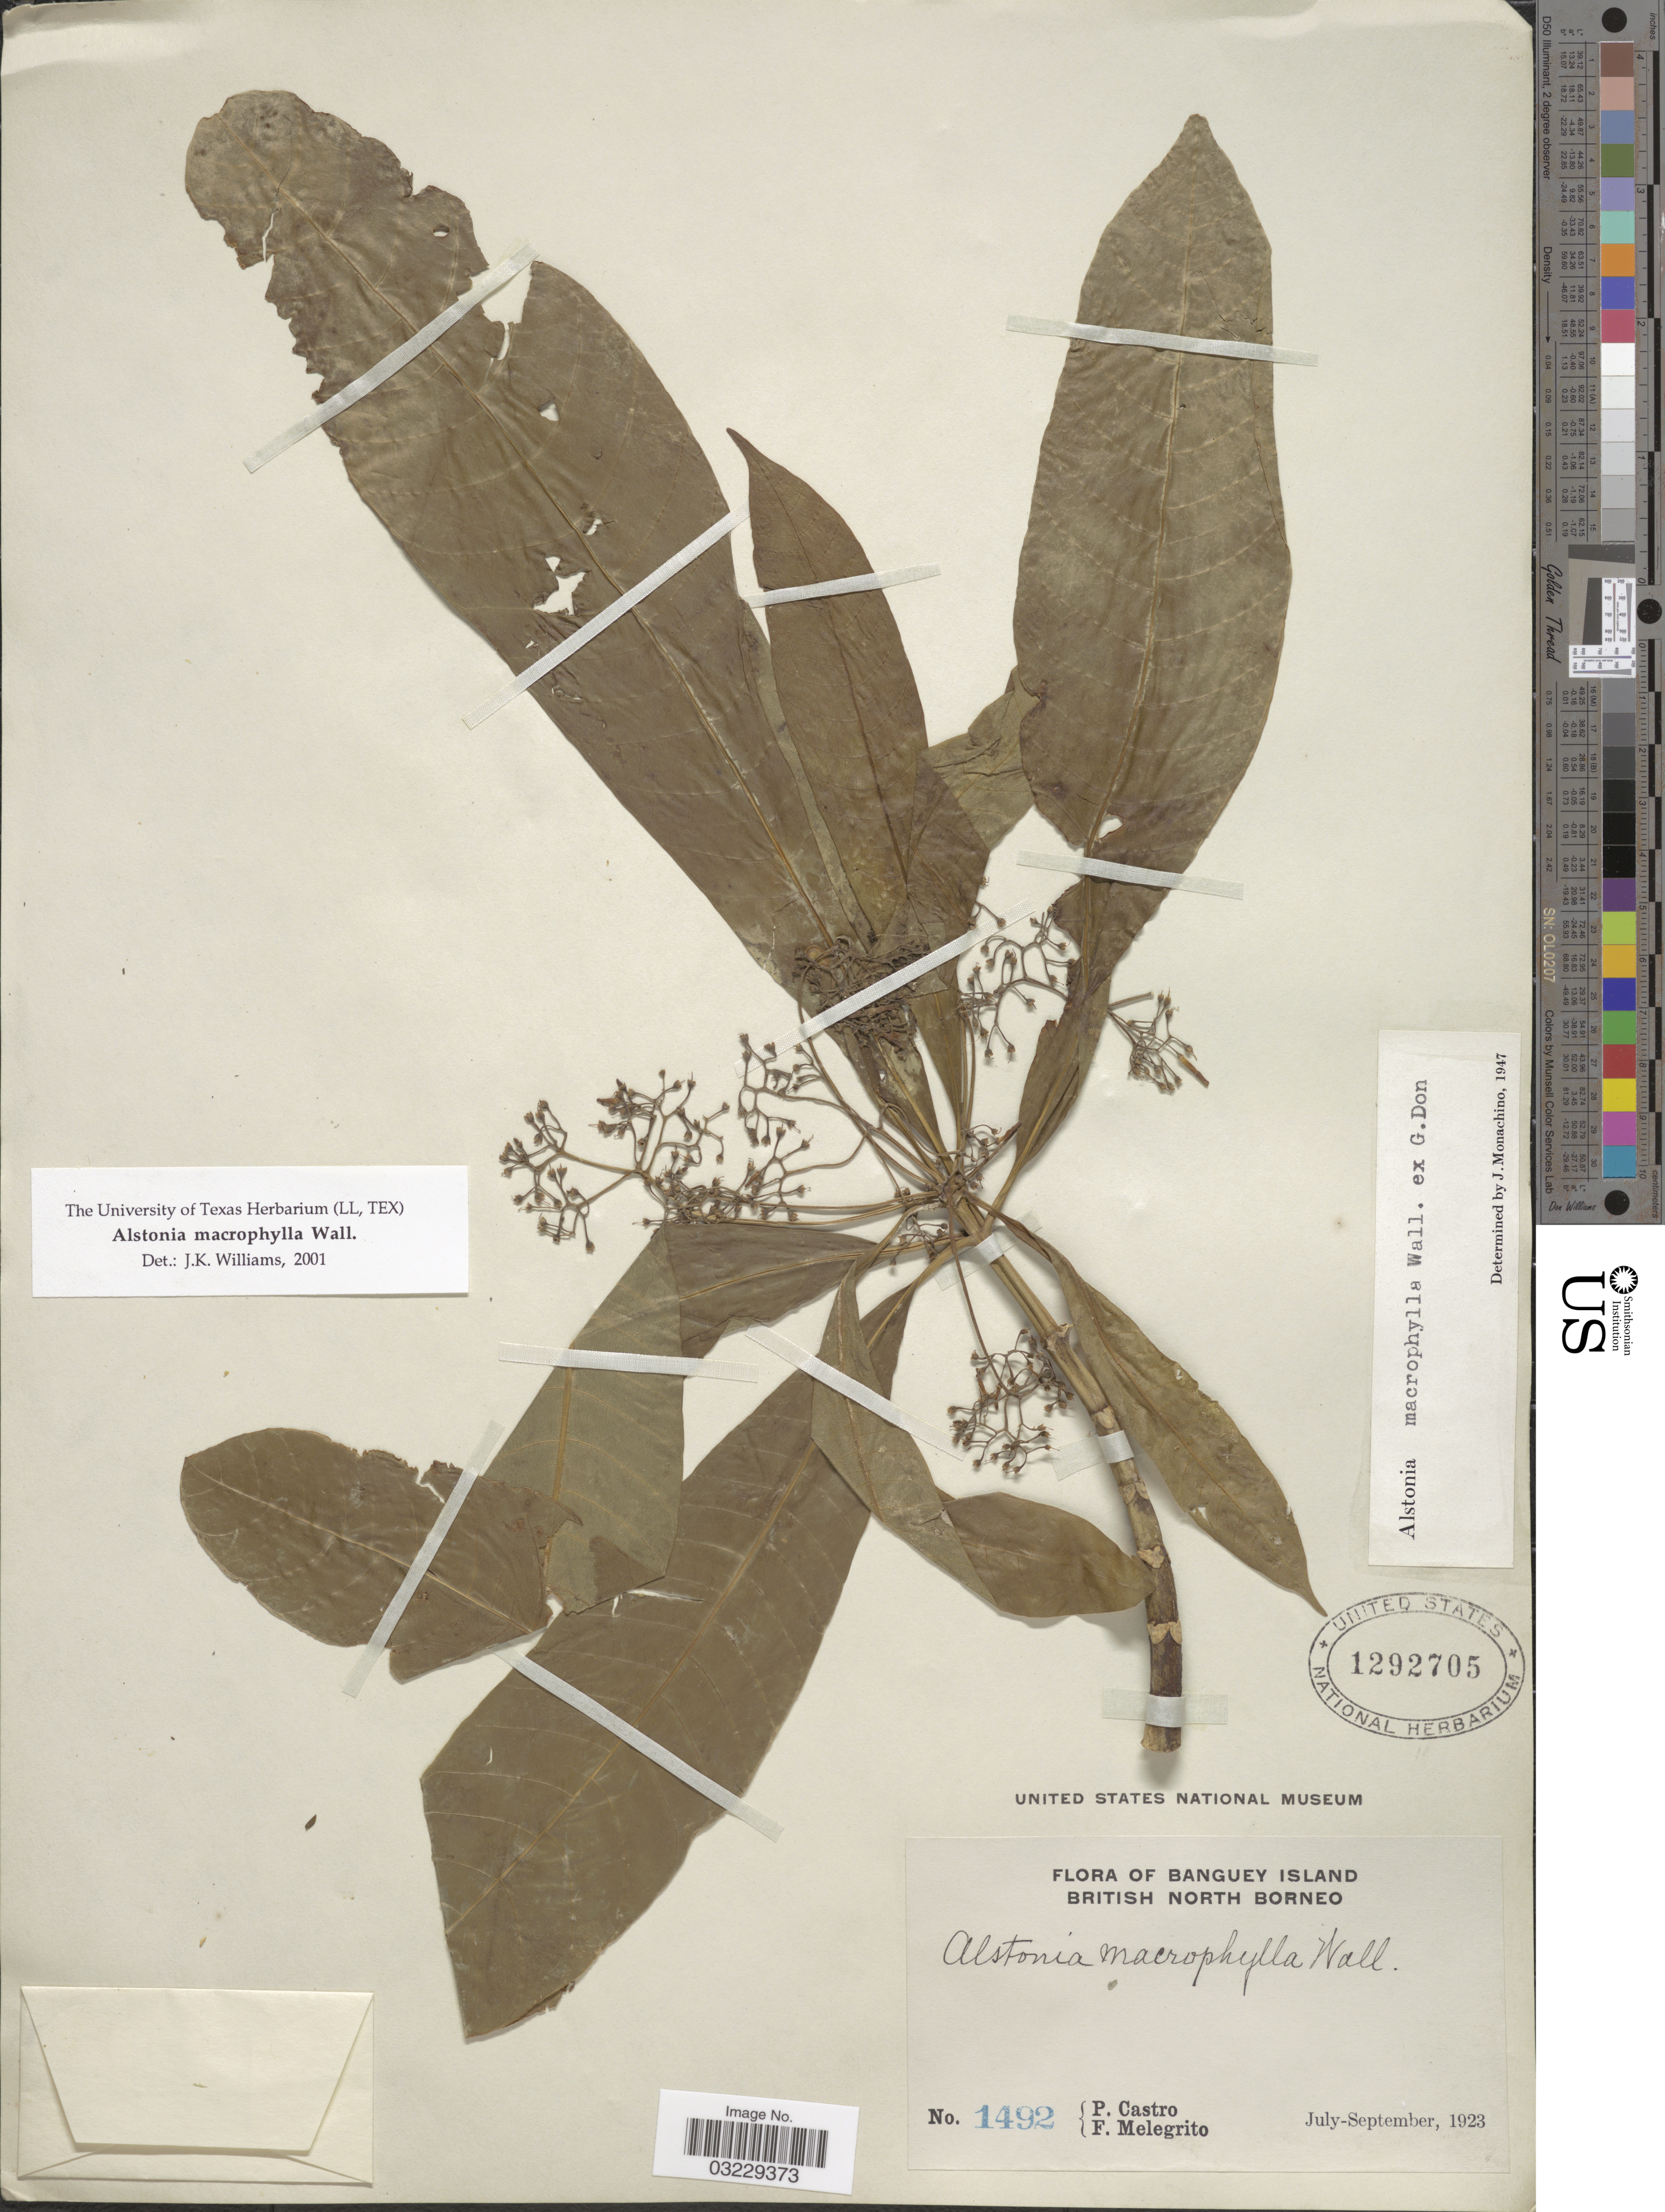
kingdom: Plantae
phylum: Tracheophyta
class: Magnoliopsida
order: Gentianales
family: Apocynaceae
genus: Alstonia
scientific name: Alstonia macrophylla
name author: Wall. ex G. Don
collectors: P. Castro & F. Melegrito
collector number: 1492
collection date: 1923-07/1923-09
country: Malaysia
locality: Banguey Island. British North Borneo.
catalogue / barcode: US 1292705